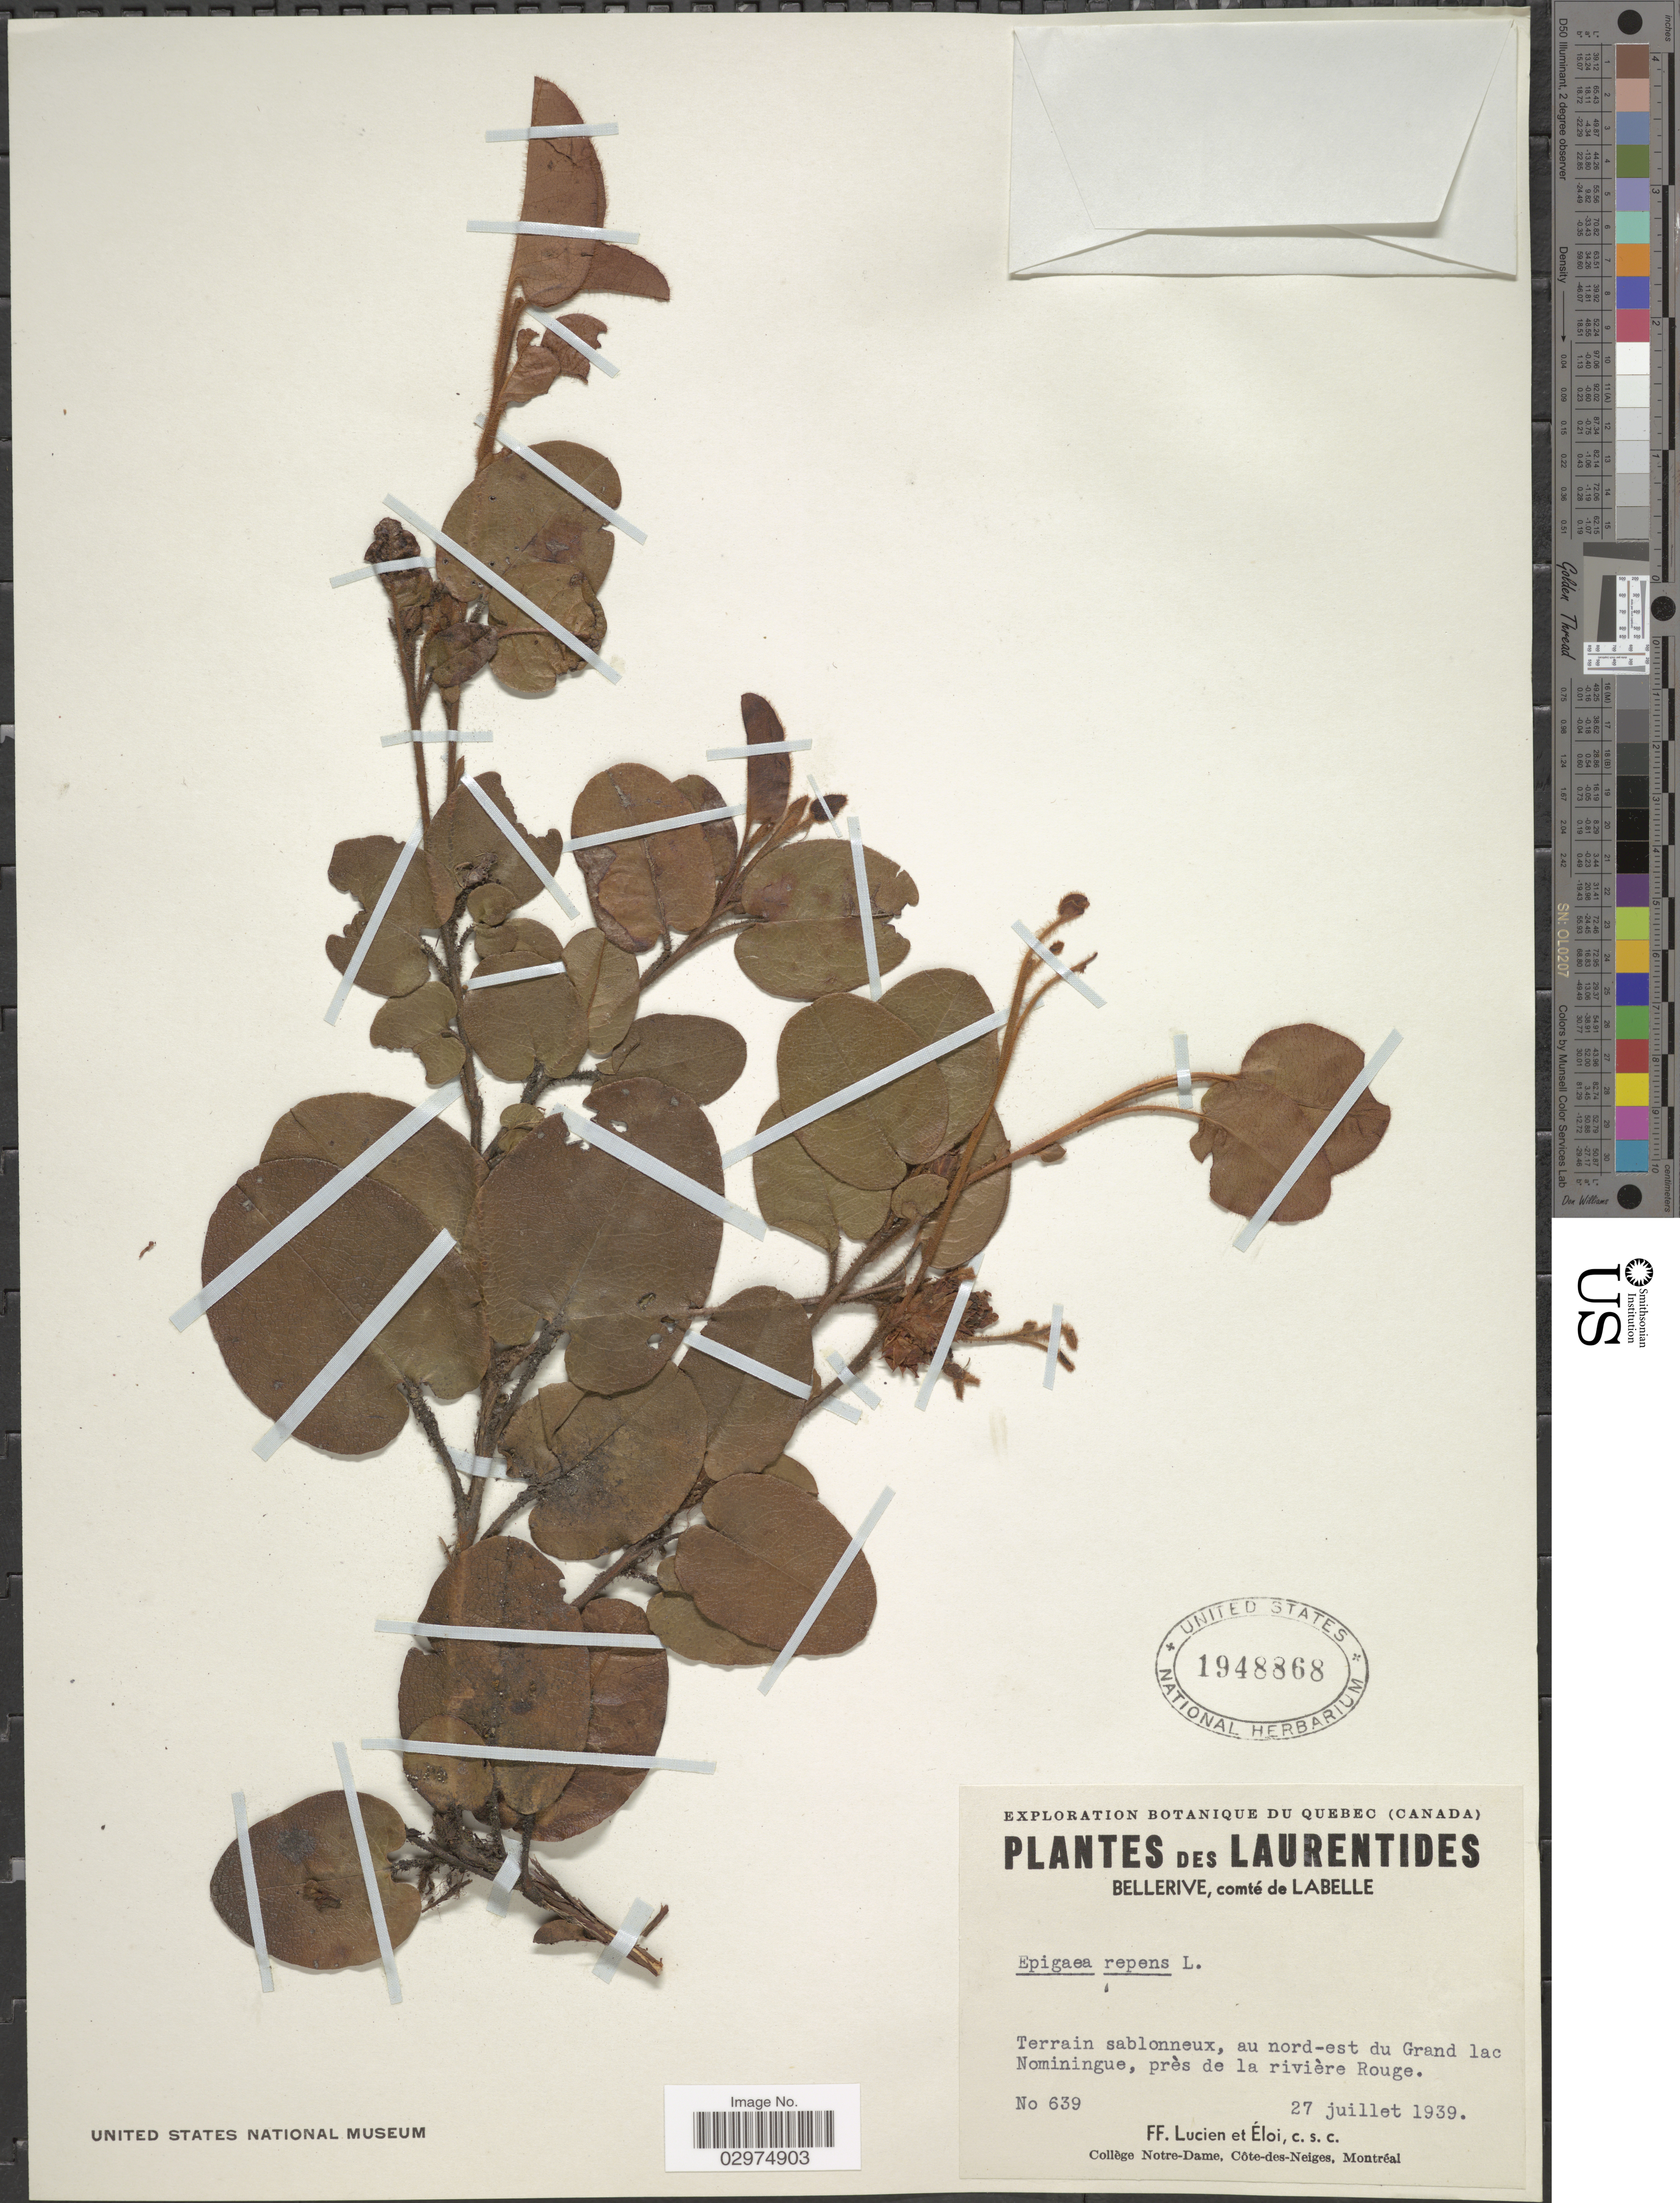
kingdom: Plantae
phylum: Tracheophyta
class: Magnoliopsida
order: Ericales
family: Ericaceae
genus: Epigaea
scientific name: Epigaea repens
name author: L.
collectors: F. Lucien & Éloi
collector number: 639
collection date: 1939-07-27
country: Canada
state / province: Quebec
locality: Laurentides, Bellerive, comté de Labelle. Terrain sablonneux, au nord-est du Grand lac Nominingue, près de la rivière Rouge.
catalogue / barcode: US 1948868